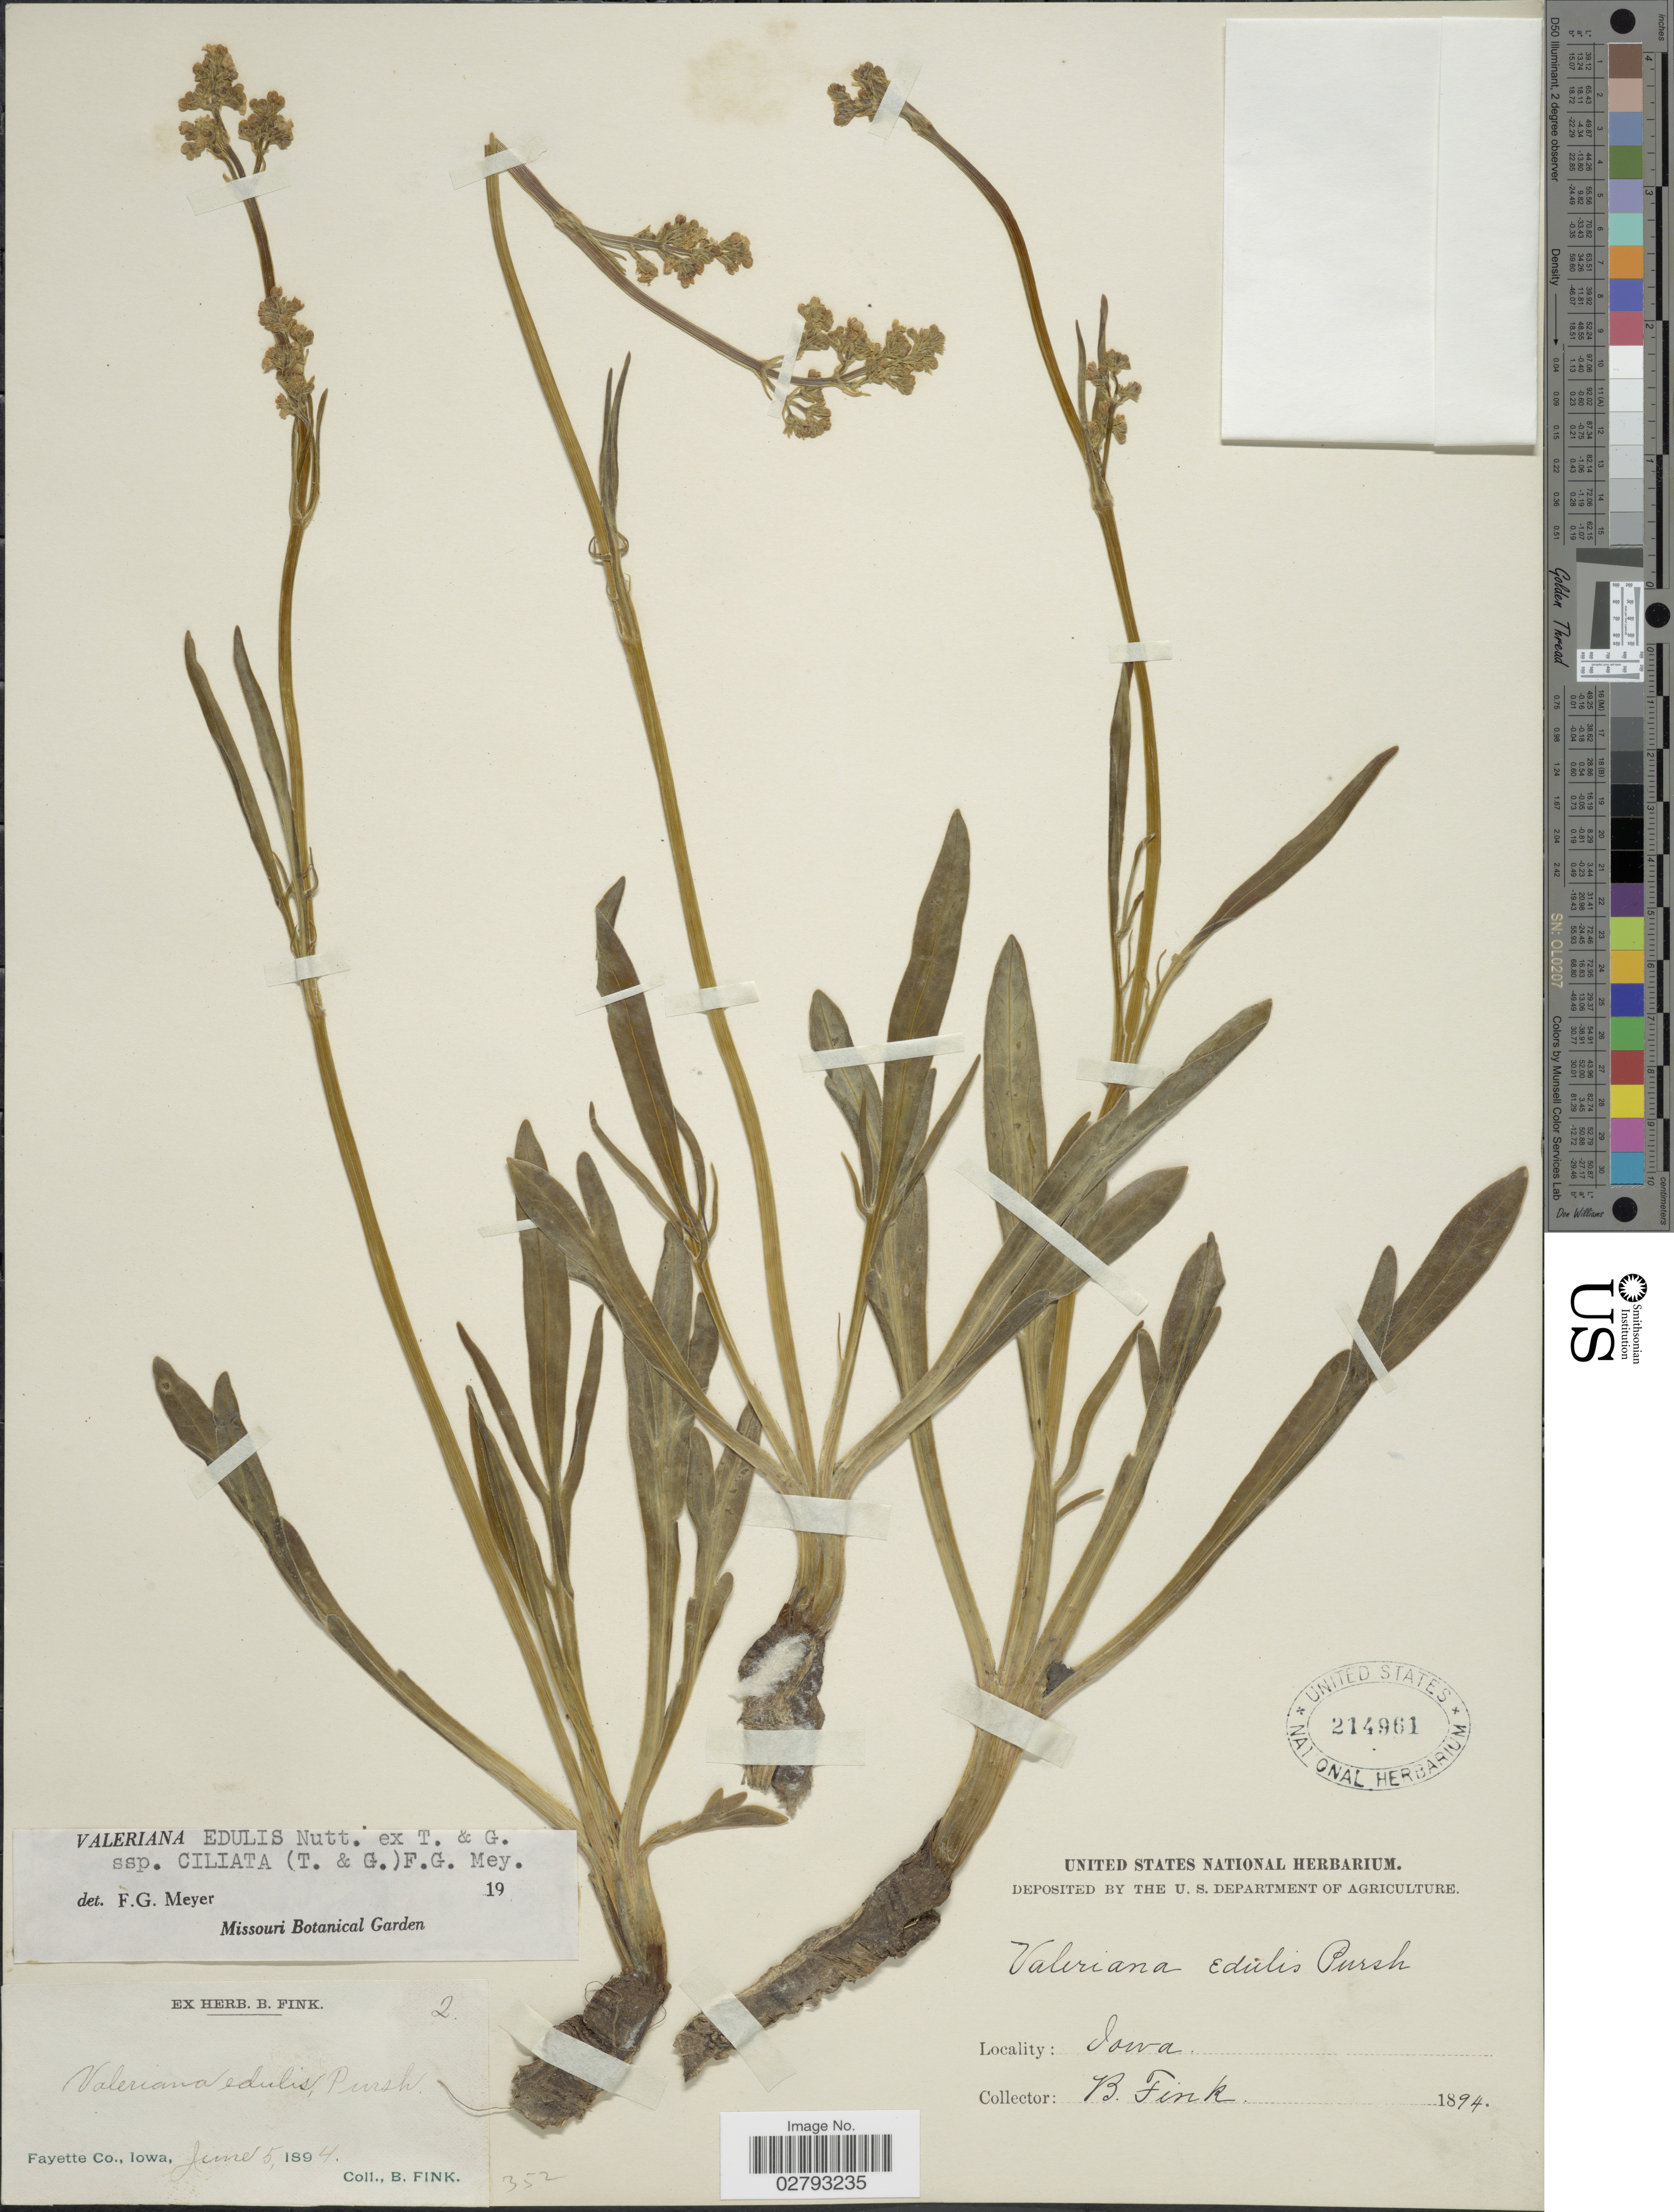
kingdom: Plantae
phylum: Tracheophyta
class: Magnoliopsida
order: Dipsacales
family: Caprifoliaceae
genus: Valeriana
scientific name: Valeriana edulis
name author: Nutt.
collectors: B. Fink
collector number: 2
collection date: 1894-06-05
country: United States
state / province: Iowa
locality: Fayette Co.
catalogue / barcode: US 214961